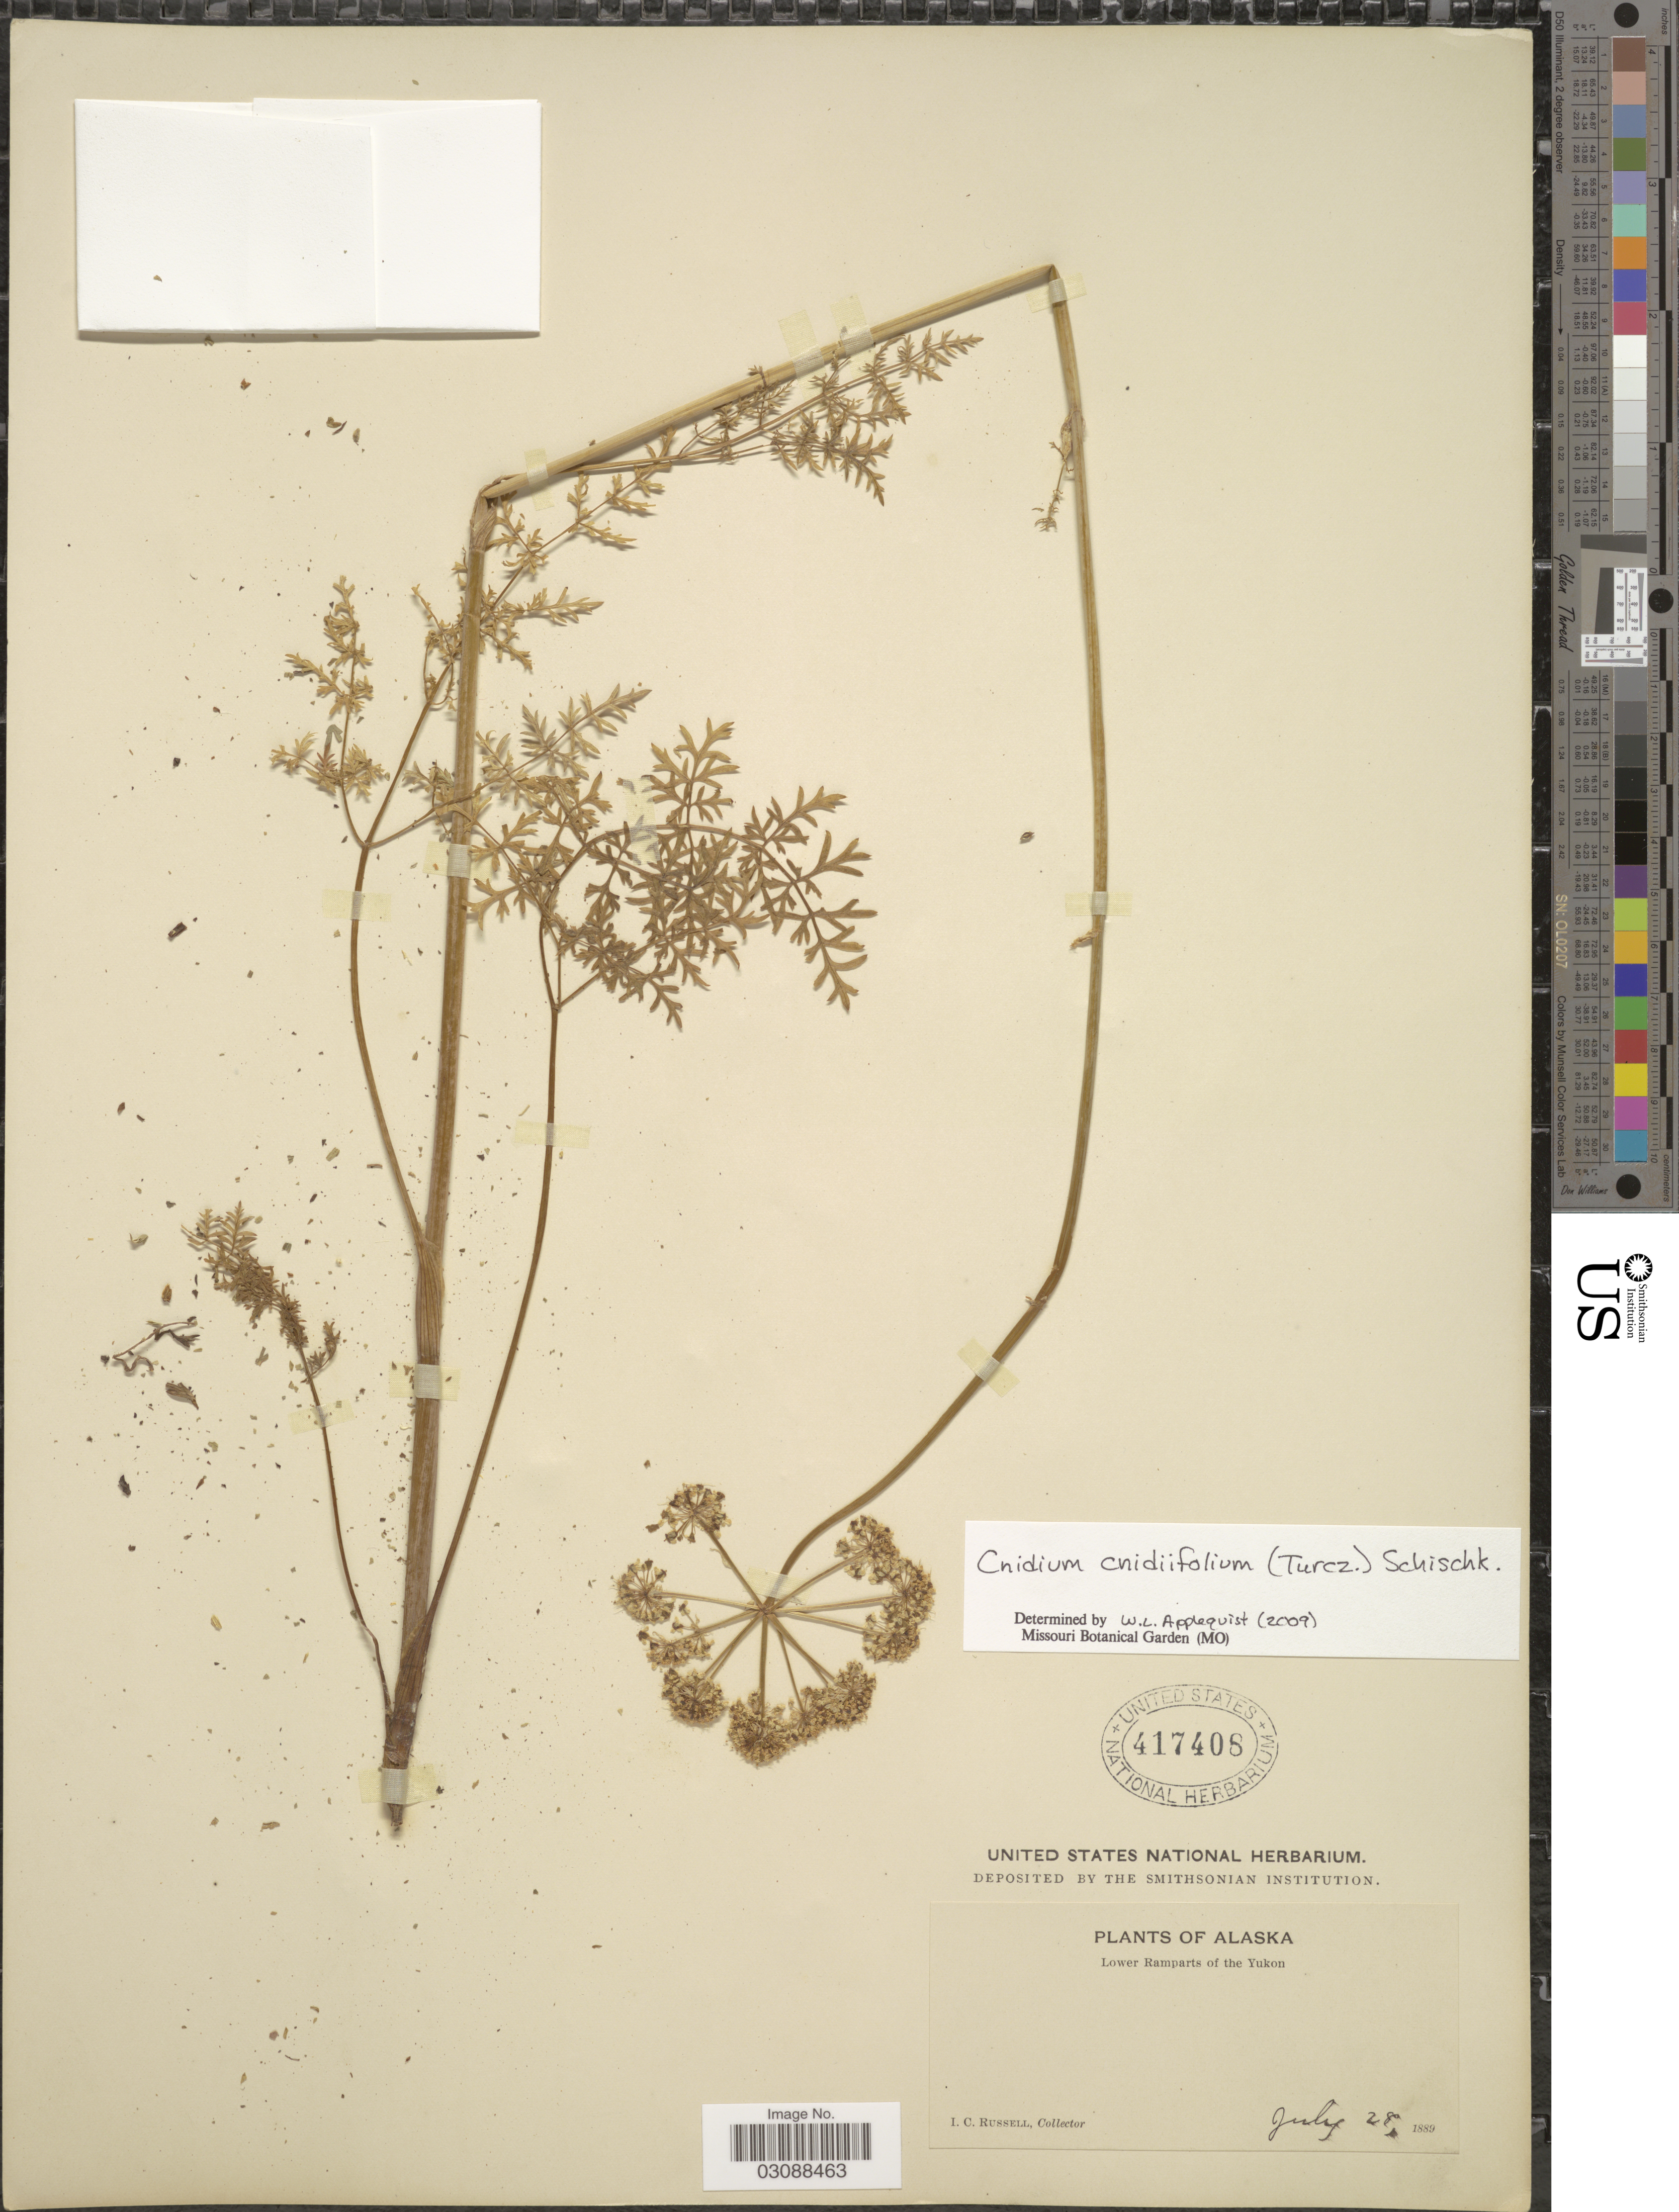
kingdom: Plantae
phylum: Tracheophyta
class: Magnoliopsida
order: Apiales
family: Apiaceae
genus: Cnidium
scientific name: Cnidium cnidiifolium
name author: (Turcz.) Schischk.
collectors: I. C. Russell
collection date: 1889-07-28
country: United States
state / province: Alaska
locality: Lower Ramparts of the Yukon.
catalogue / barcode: US 417408